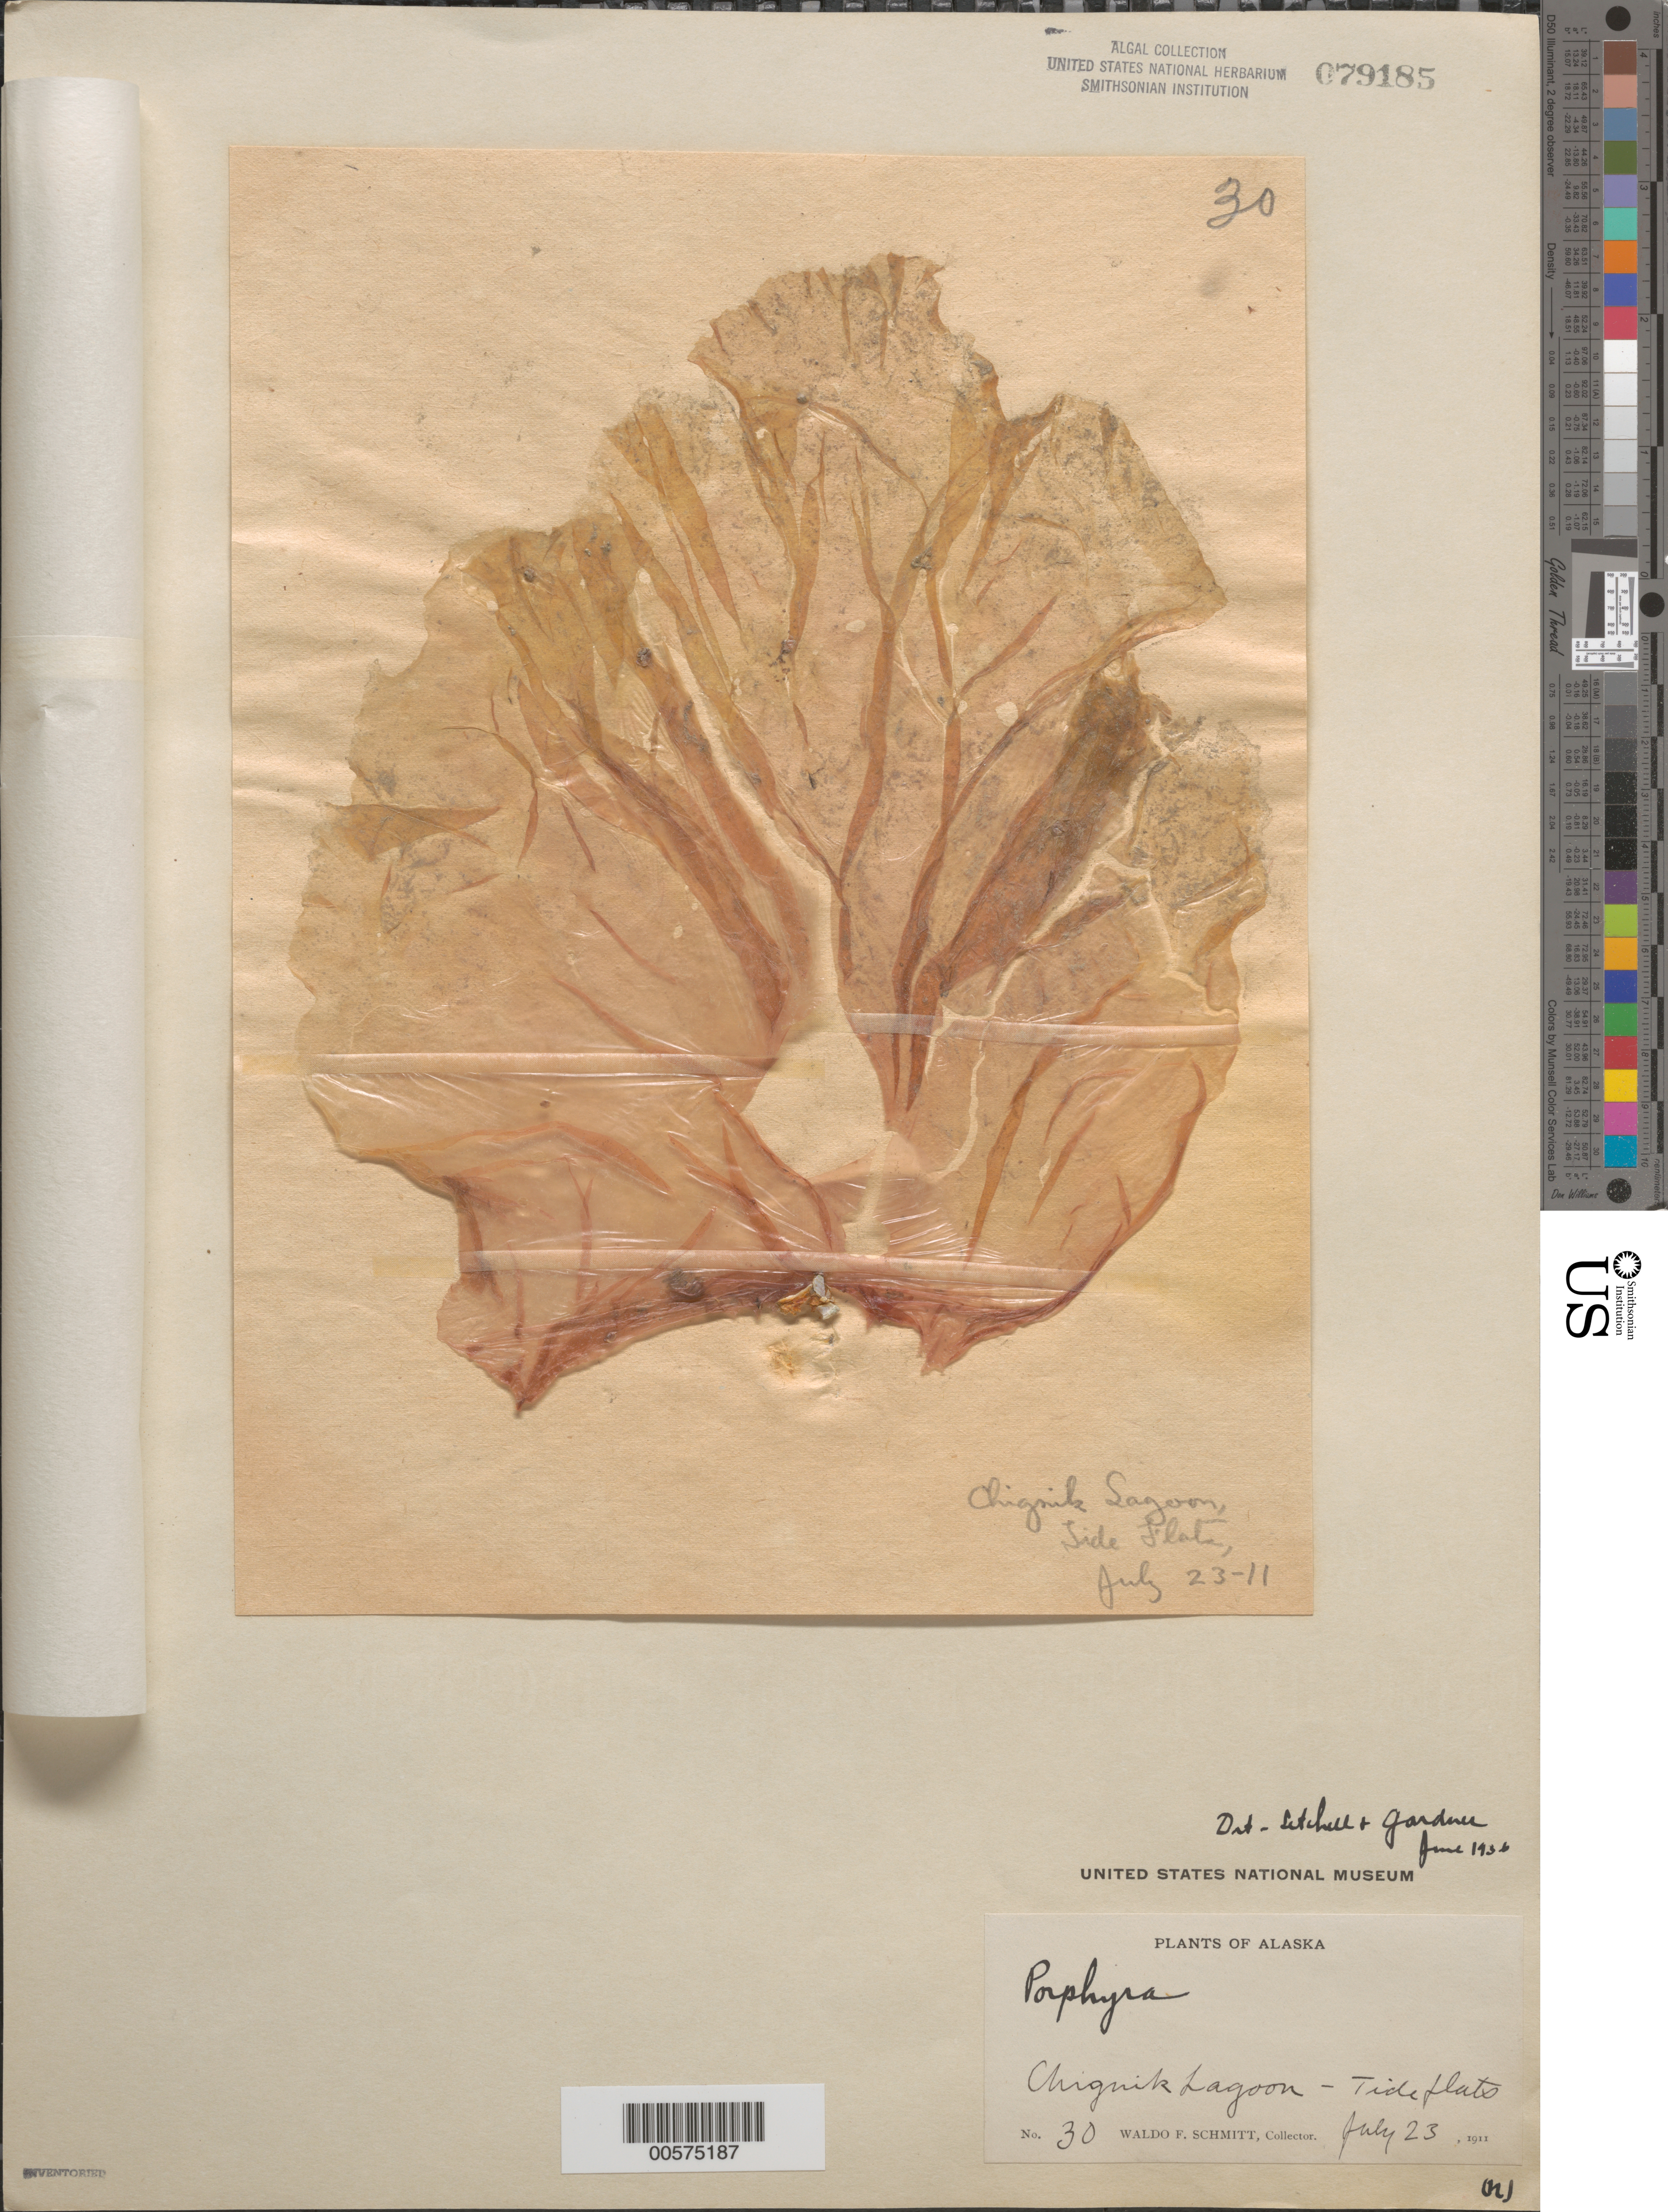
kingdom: Plantae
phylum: Rhodophyta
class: Bangiophyceae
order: Bangiales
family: Bangiaceae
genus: Porphyra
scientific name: Porphyra sp.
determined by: Gardner, N. L.; Setchell, W. A.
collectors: W. F. Schmitt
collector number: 30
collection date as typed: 23 Jul 1911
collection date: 1911-07-23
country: United States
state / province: Alaska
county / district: Dillingham Division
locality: Chignik Lagoon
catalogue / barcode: US 79185